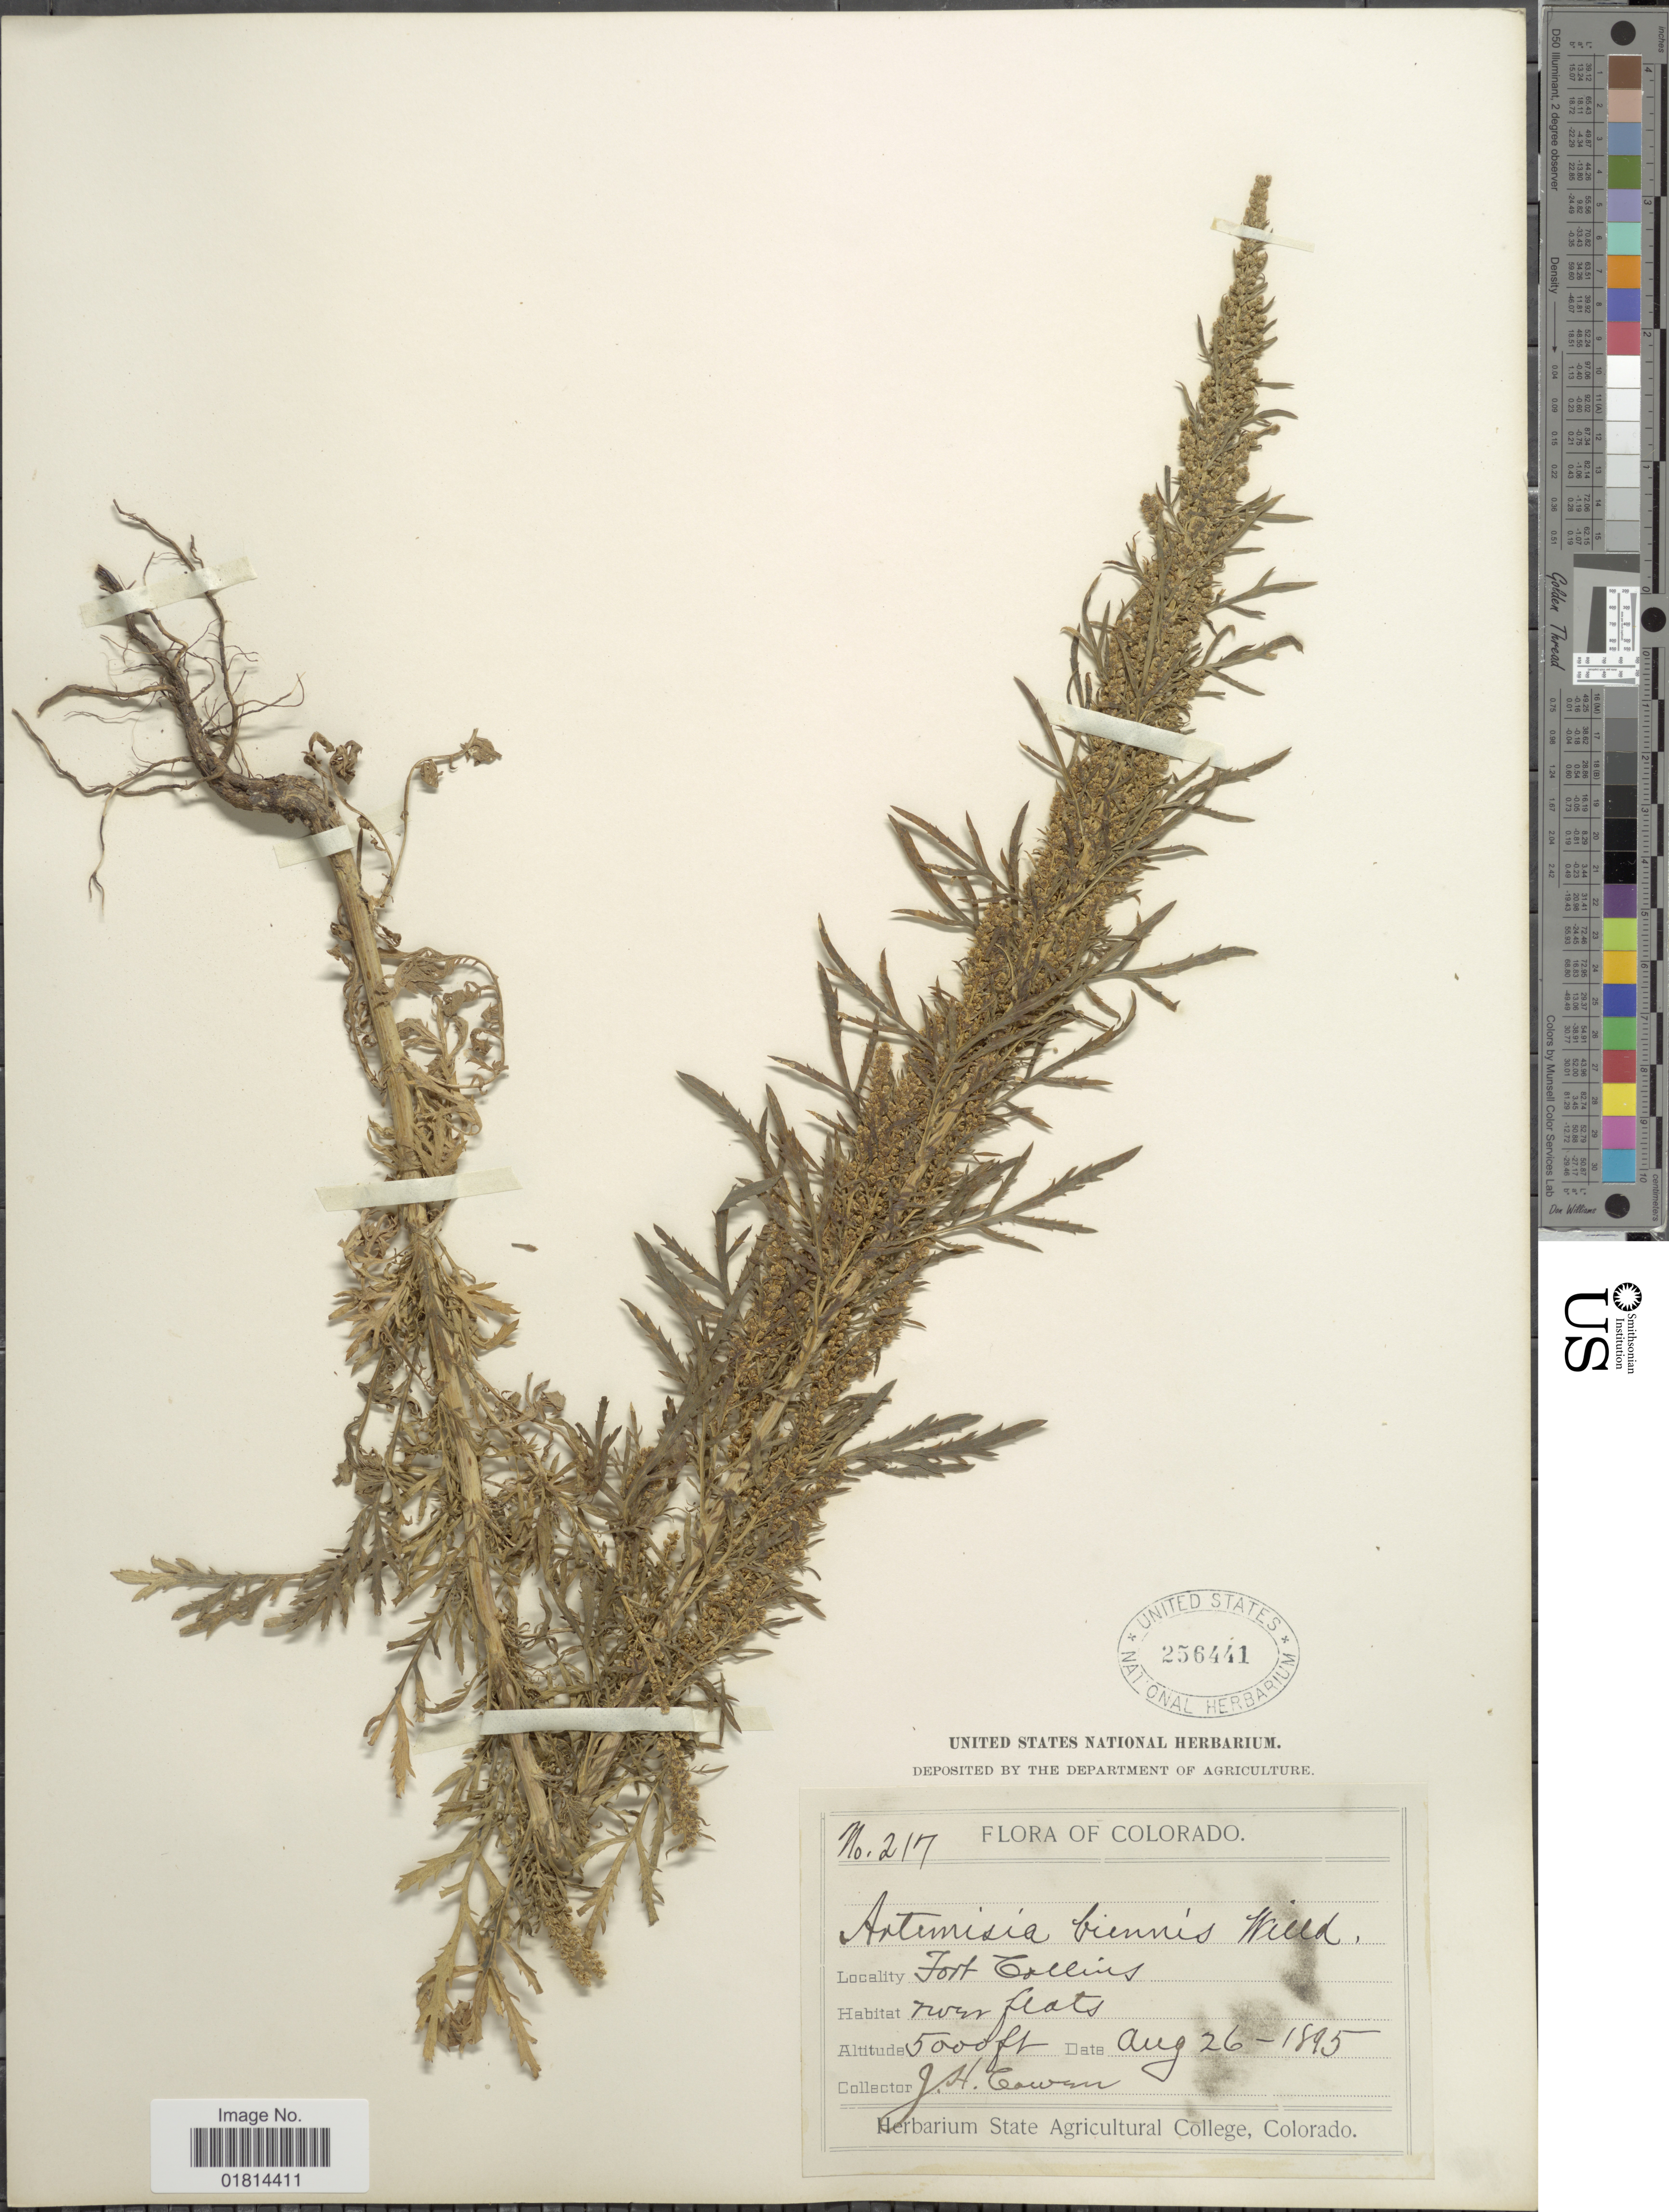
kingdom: Plantae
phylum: Tracheophyta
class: Magnoliopsida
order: Asterales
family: Asteraceae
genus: Artemisia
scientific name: Artemisia biennis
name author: Willd.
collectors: J. H. Cowan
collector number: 217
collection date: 1895-08-26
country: United States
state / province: Colorado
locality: Fort Collins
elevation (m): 1524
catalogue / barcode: US 256441